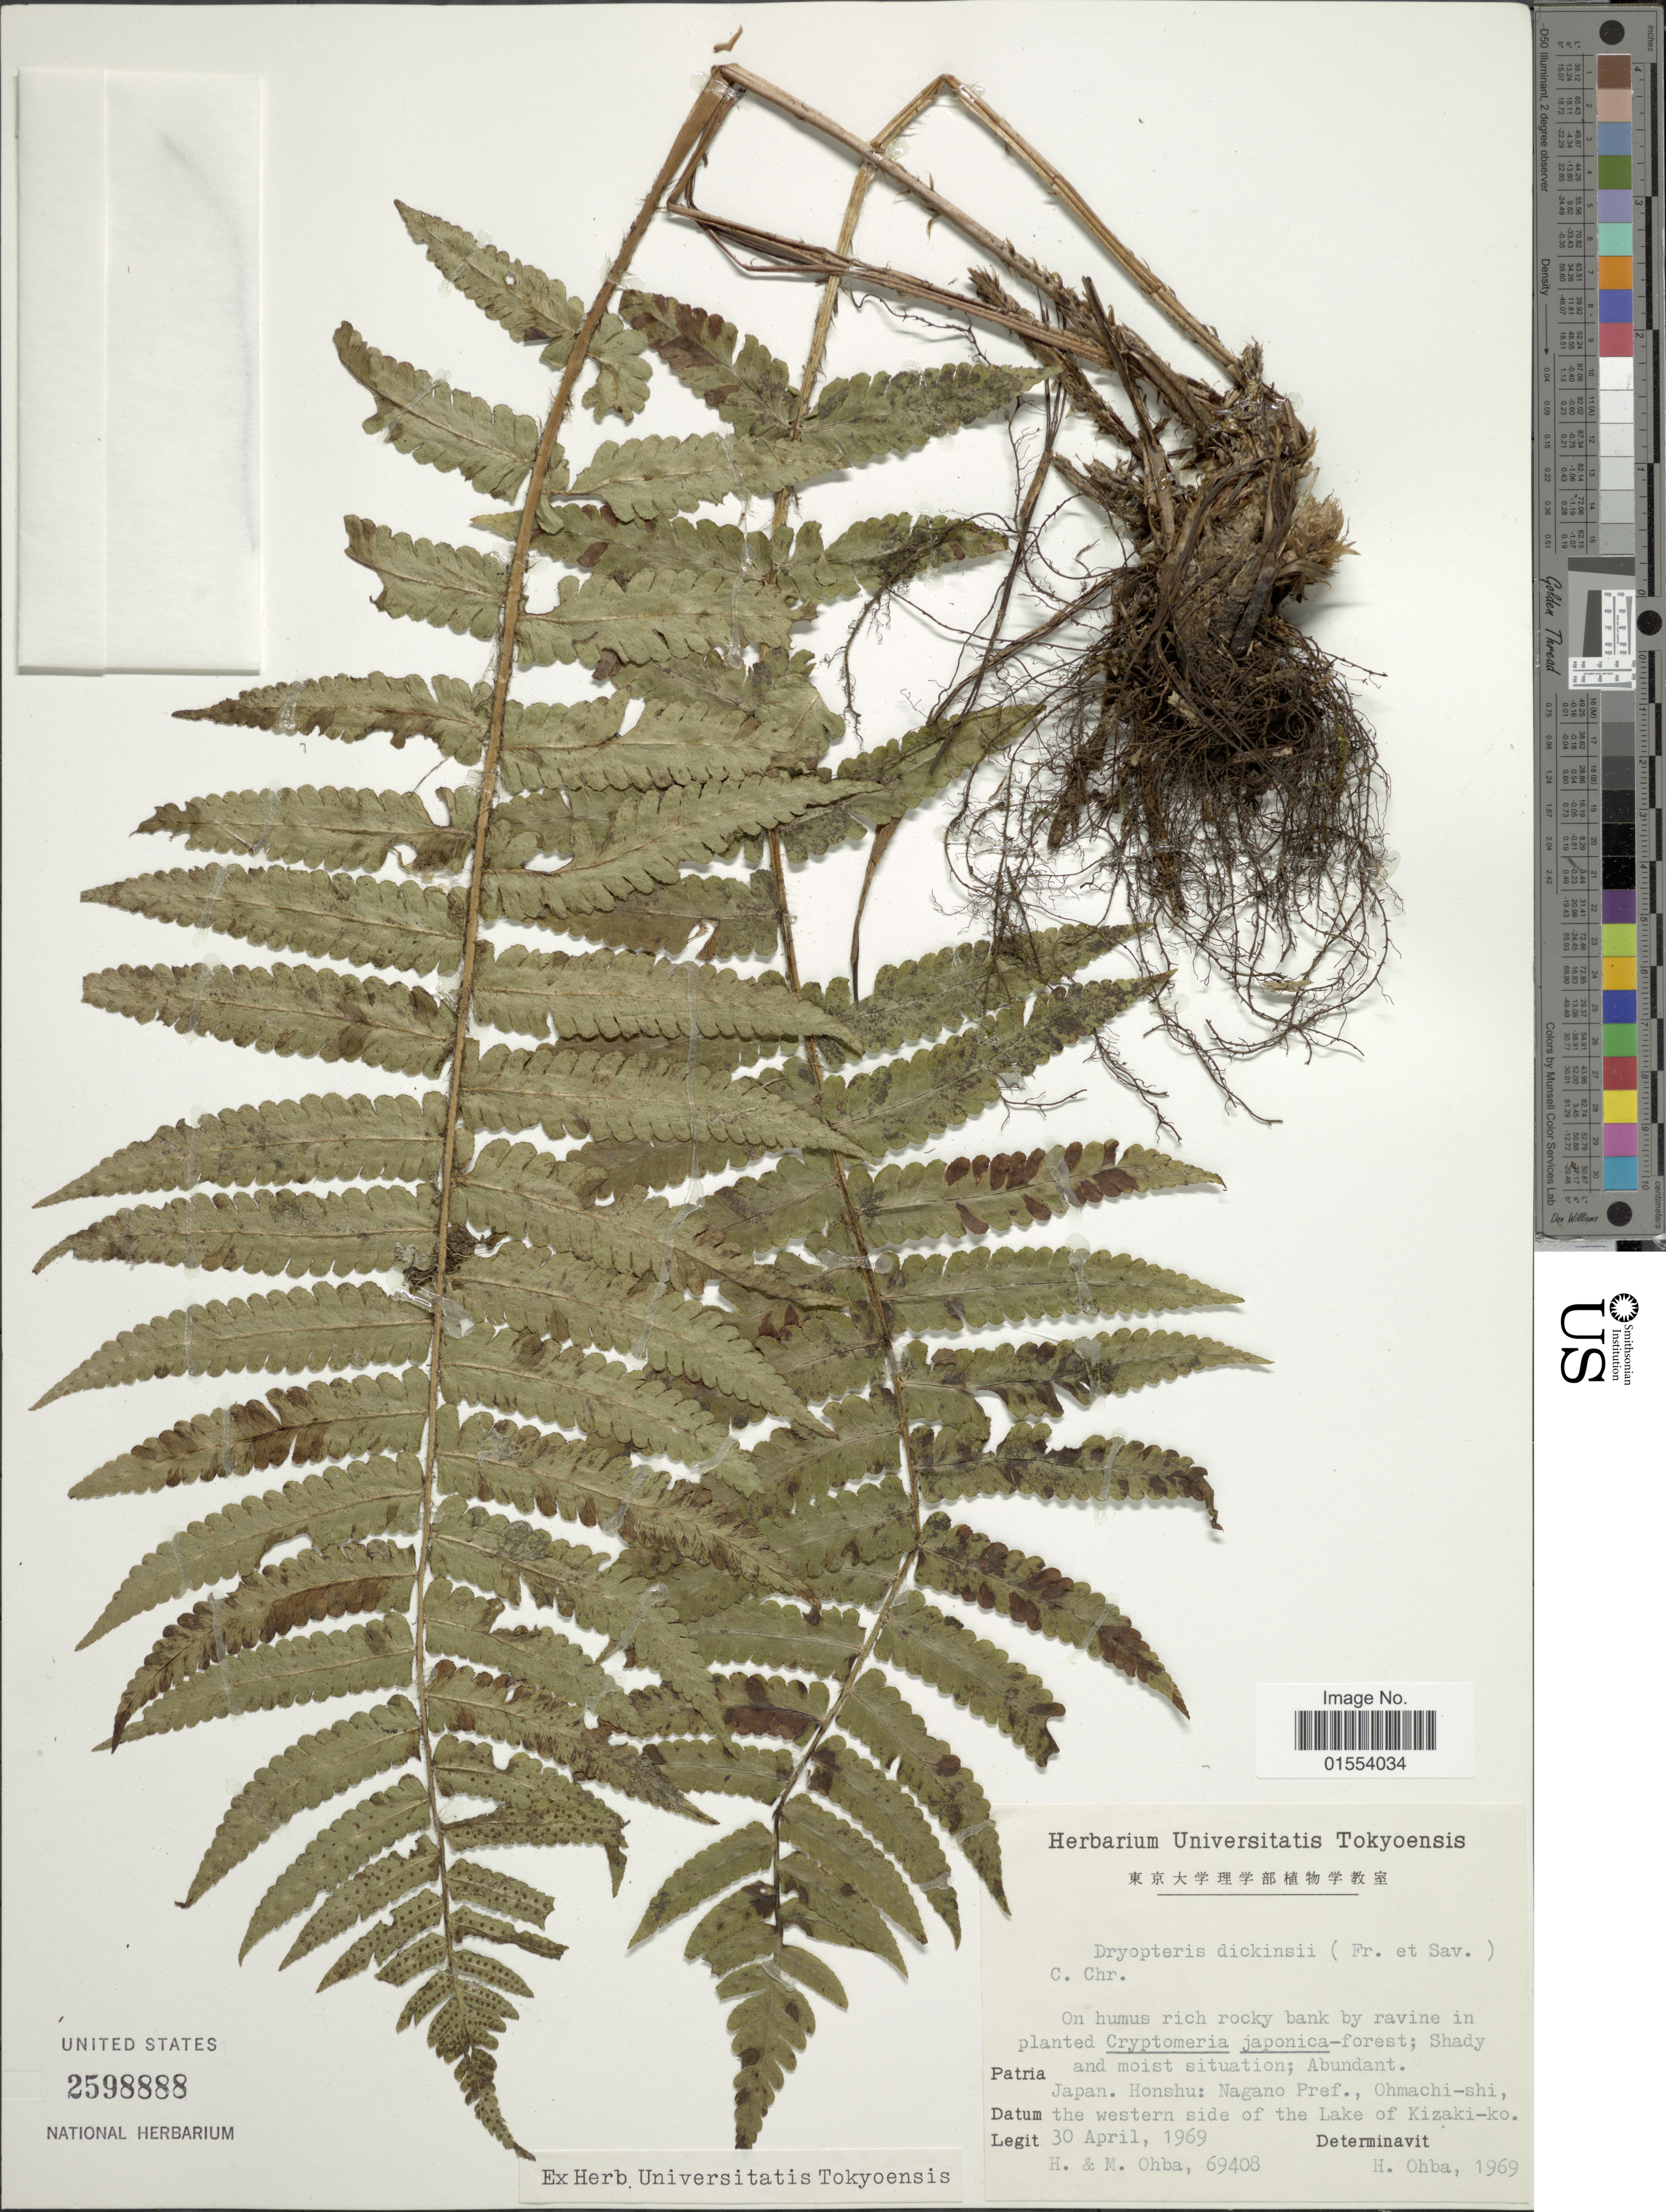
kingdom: Plantae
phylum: Tracheophyta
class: Polypodiopsida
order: Polypodiales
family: Dryopteridaceae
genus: Dryopteris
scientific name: Dryopteris dickinsii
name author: (Franch. & Sav.) Christ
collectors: H. Ohba & M. Ohba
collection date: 1969-04-30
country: Japan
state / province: Nagano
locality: Patria Japan. Honshu: Nagano Pref., Ohmachi-shi, the western side of the lake of Kizaki-ko.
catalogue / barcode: US 2598888